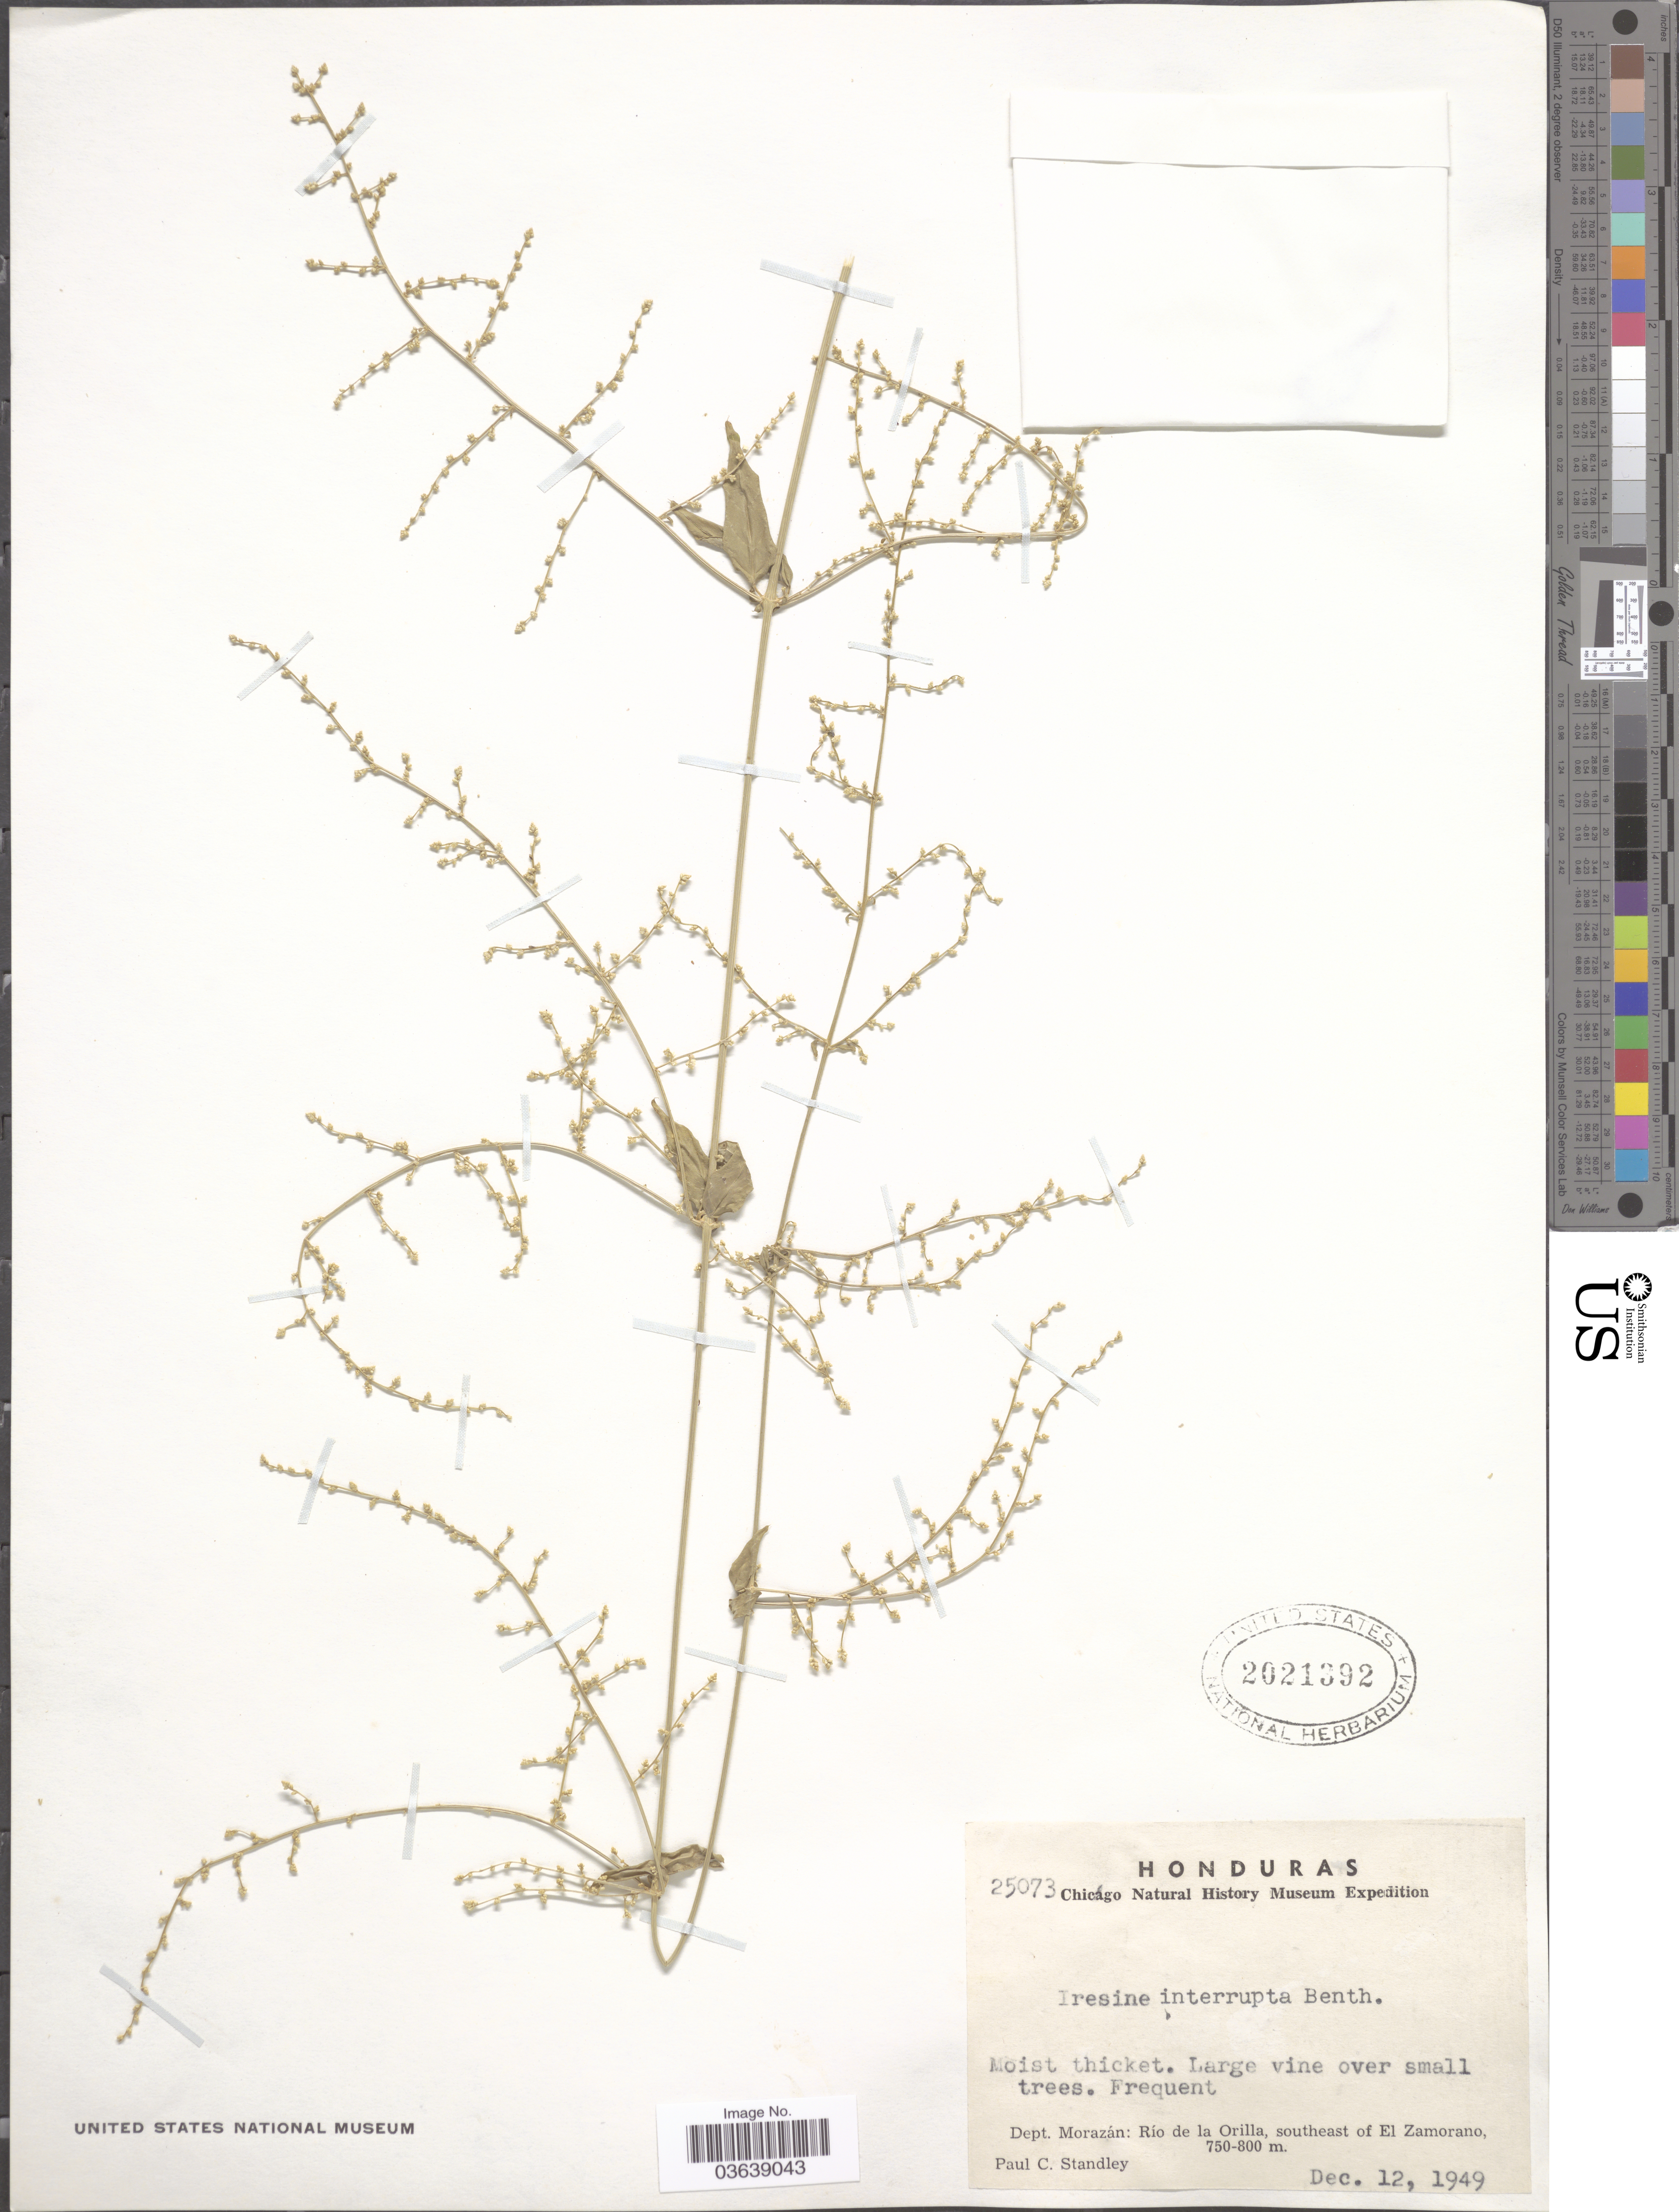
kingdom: Plantae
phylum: Tracheophyta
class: Magnoliopsida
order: Caryophyllales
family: Amaranthaceae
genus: Iresine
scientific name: Iresine interrupta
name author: Benth.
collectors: P. C. Standley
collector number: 25073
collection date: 1949-12-12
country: Honduras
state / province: Fco. Morazán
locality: Dept. Morazán: Río de la Orilla, southeast of El Zamorano.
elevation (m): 750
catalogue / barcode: US 2021392